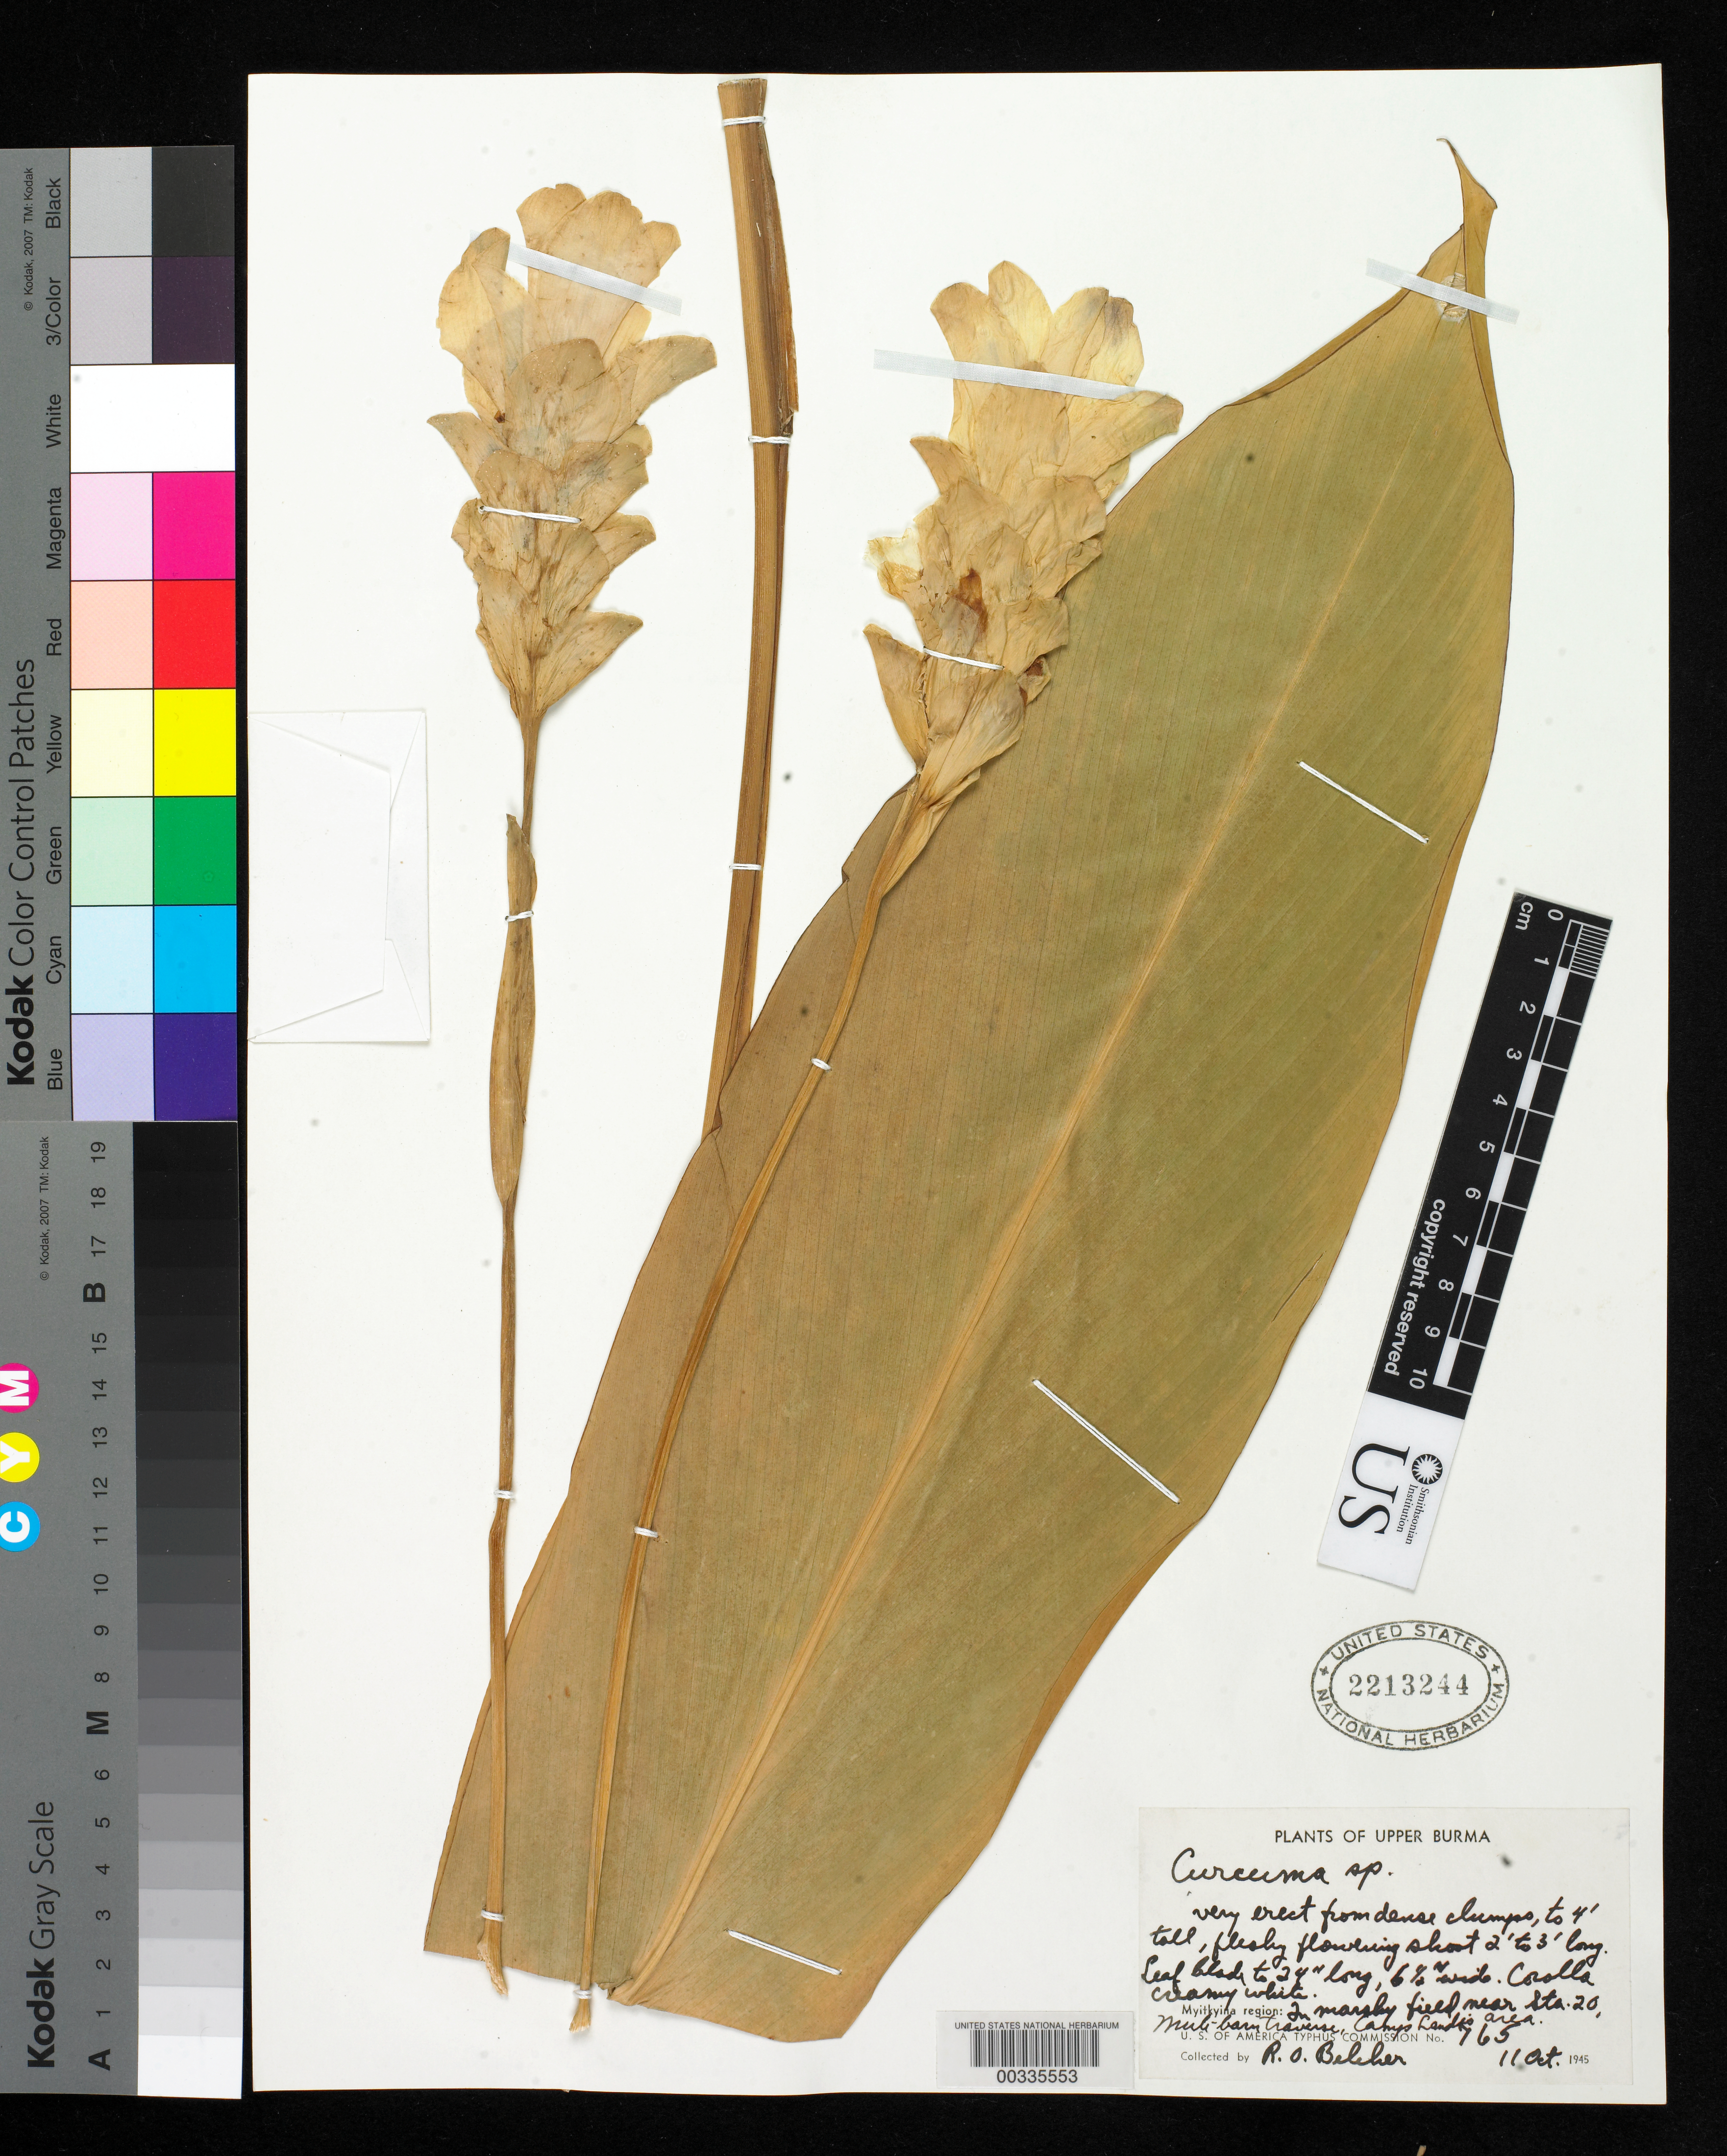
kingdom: Plantae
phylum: Tracheophyta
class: Liliopsida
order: Zingiberales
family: Zingiberaceae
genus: Curcuma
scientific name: Curcuma sp.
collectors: R. Belcher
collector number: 765 USA Typhus Comm.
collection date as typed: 11 Oct 1945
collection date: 1945-10-11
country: Myanmar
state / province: Kachin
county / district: Myitkyina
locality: Plants of upper Burma, Myitkyina region, in marshy field near sta. 20, Mule-barn traverse, Camp Landis area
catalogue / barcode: US 2213244